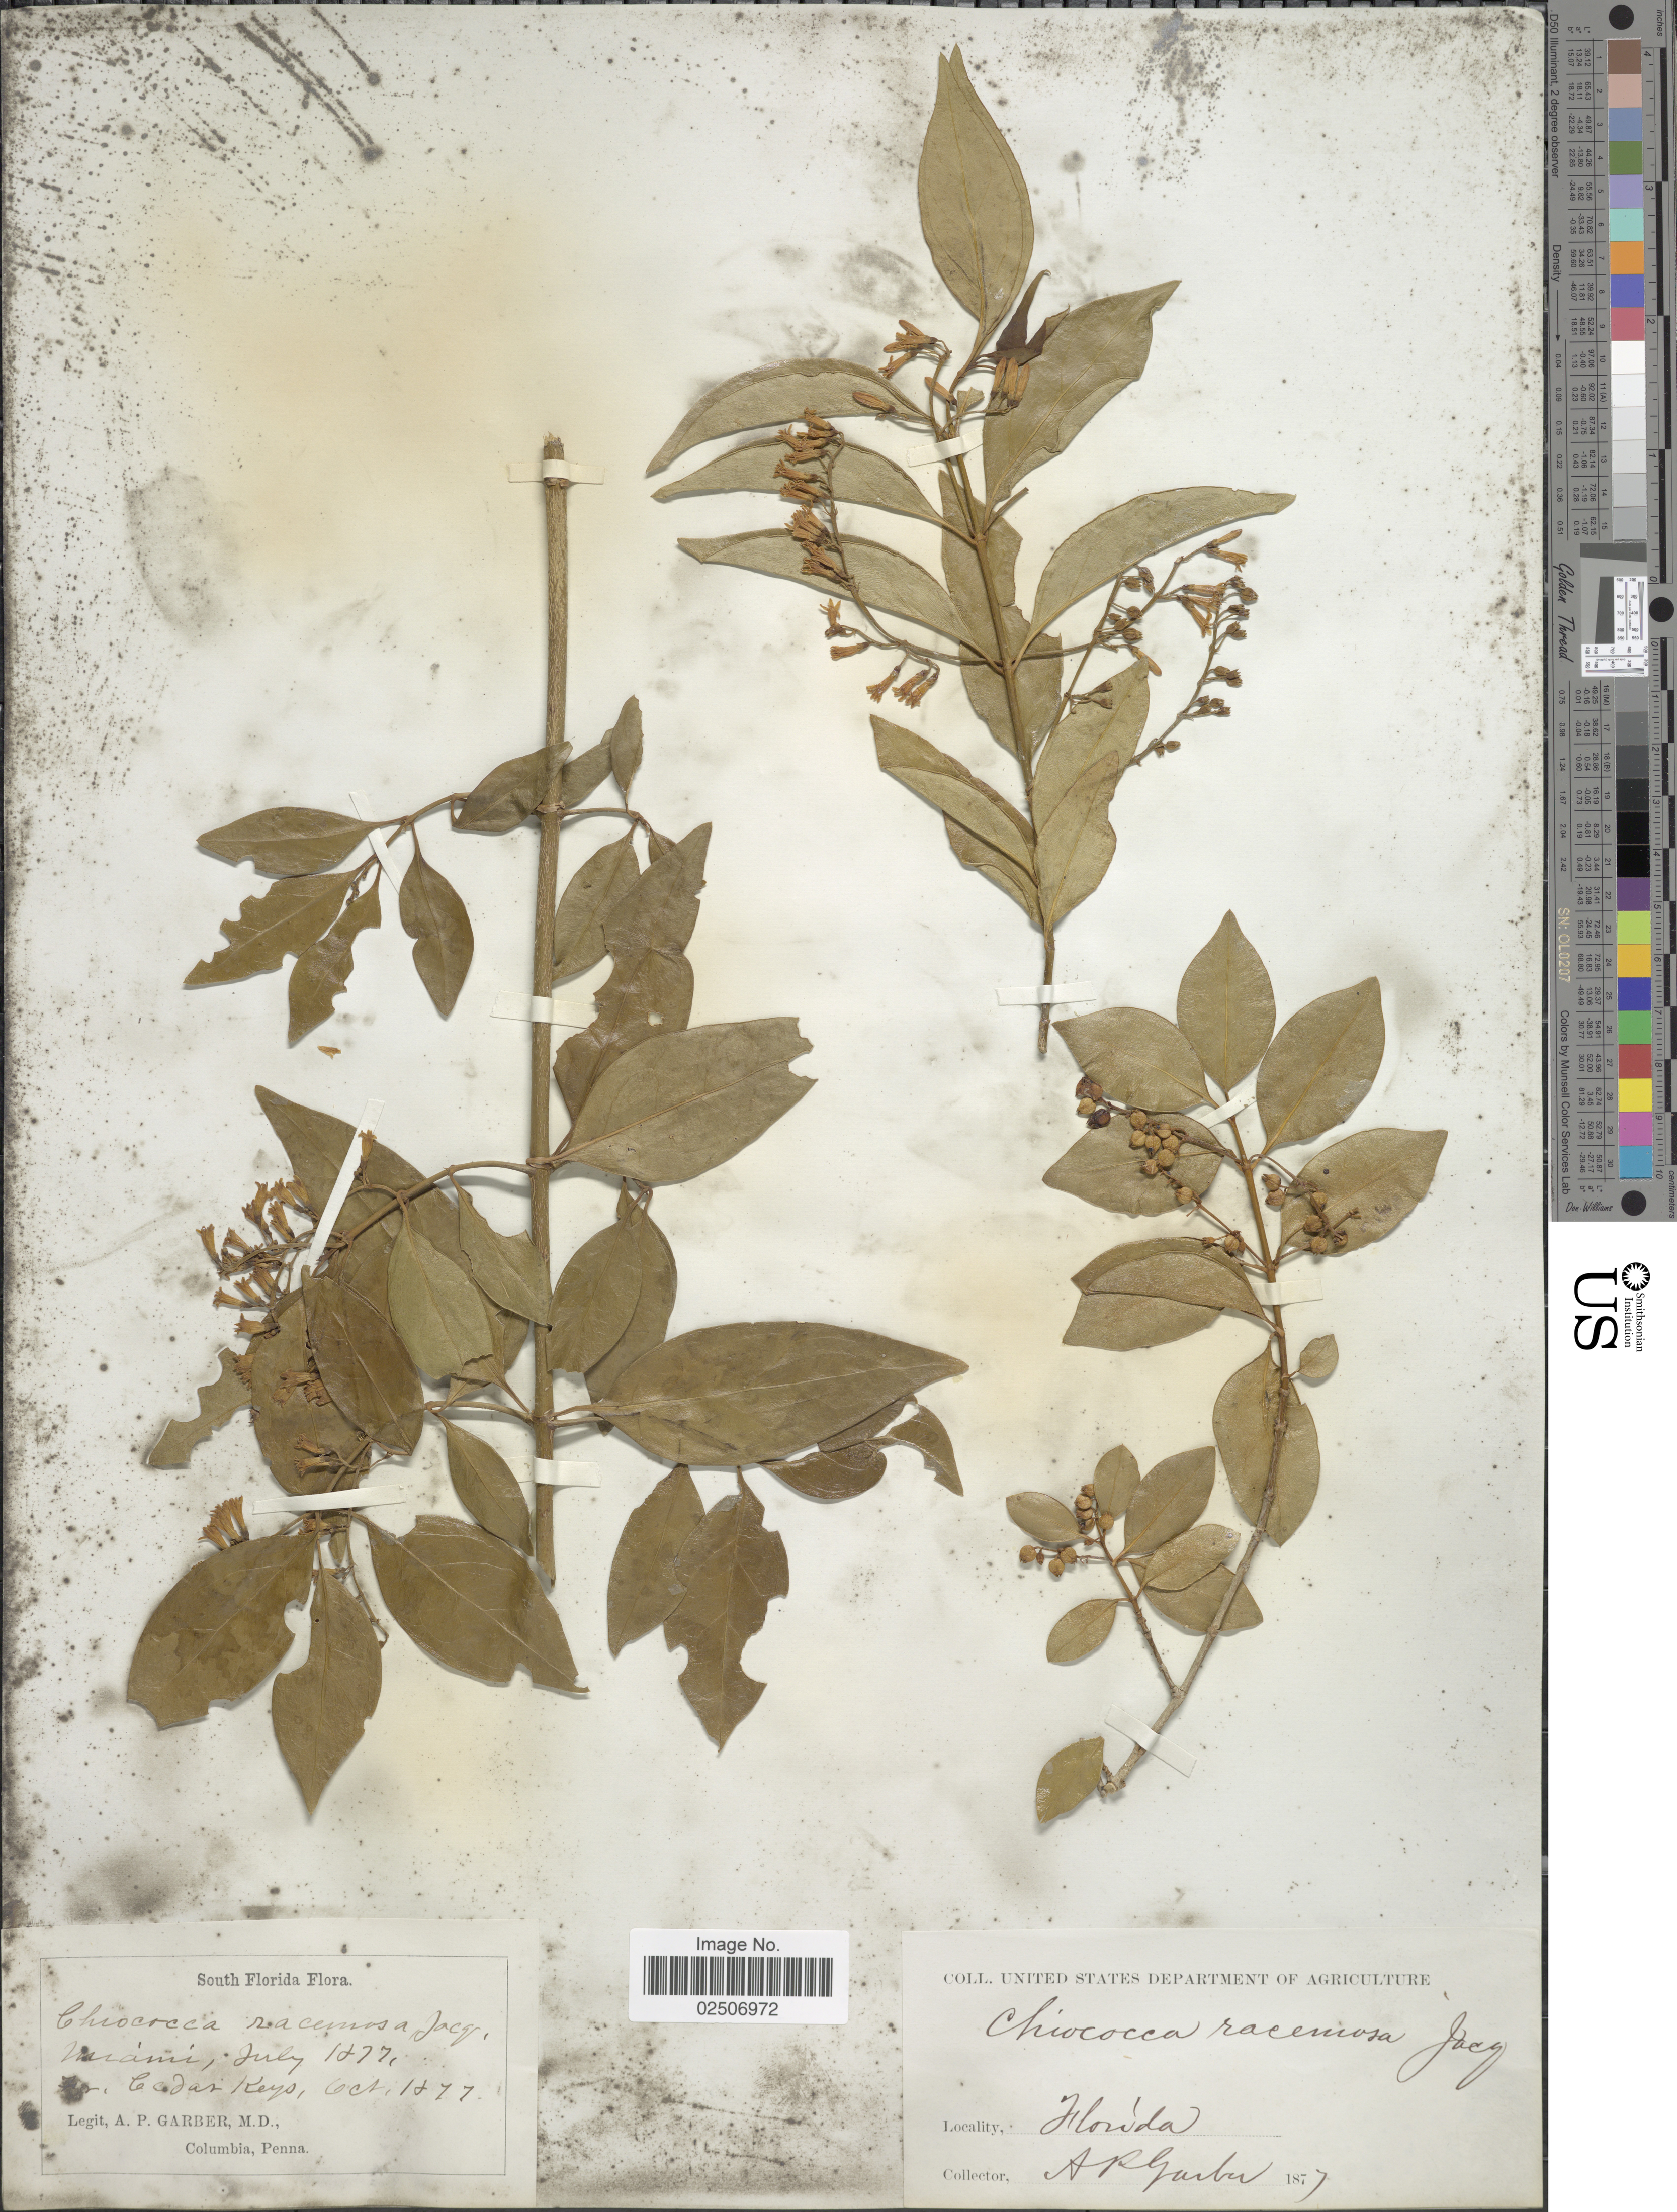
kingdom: Plantae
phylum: Tracheophyta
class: Magnoliopsida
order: Gentianales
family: Rubiaceae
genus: Chiococca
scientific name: Chiococca alba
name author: (L.) Hitchc.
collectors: A. P. Garber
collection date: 1877-07/1877-10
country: United States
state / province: Florida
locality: Miami, Cedar Keys.